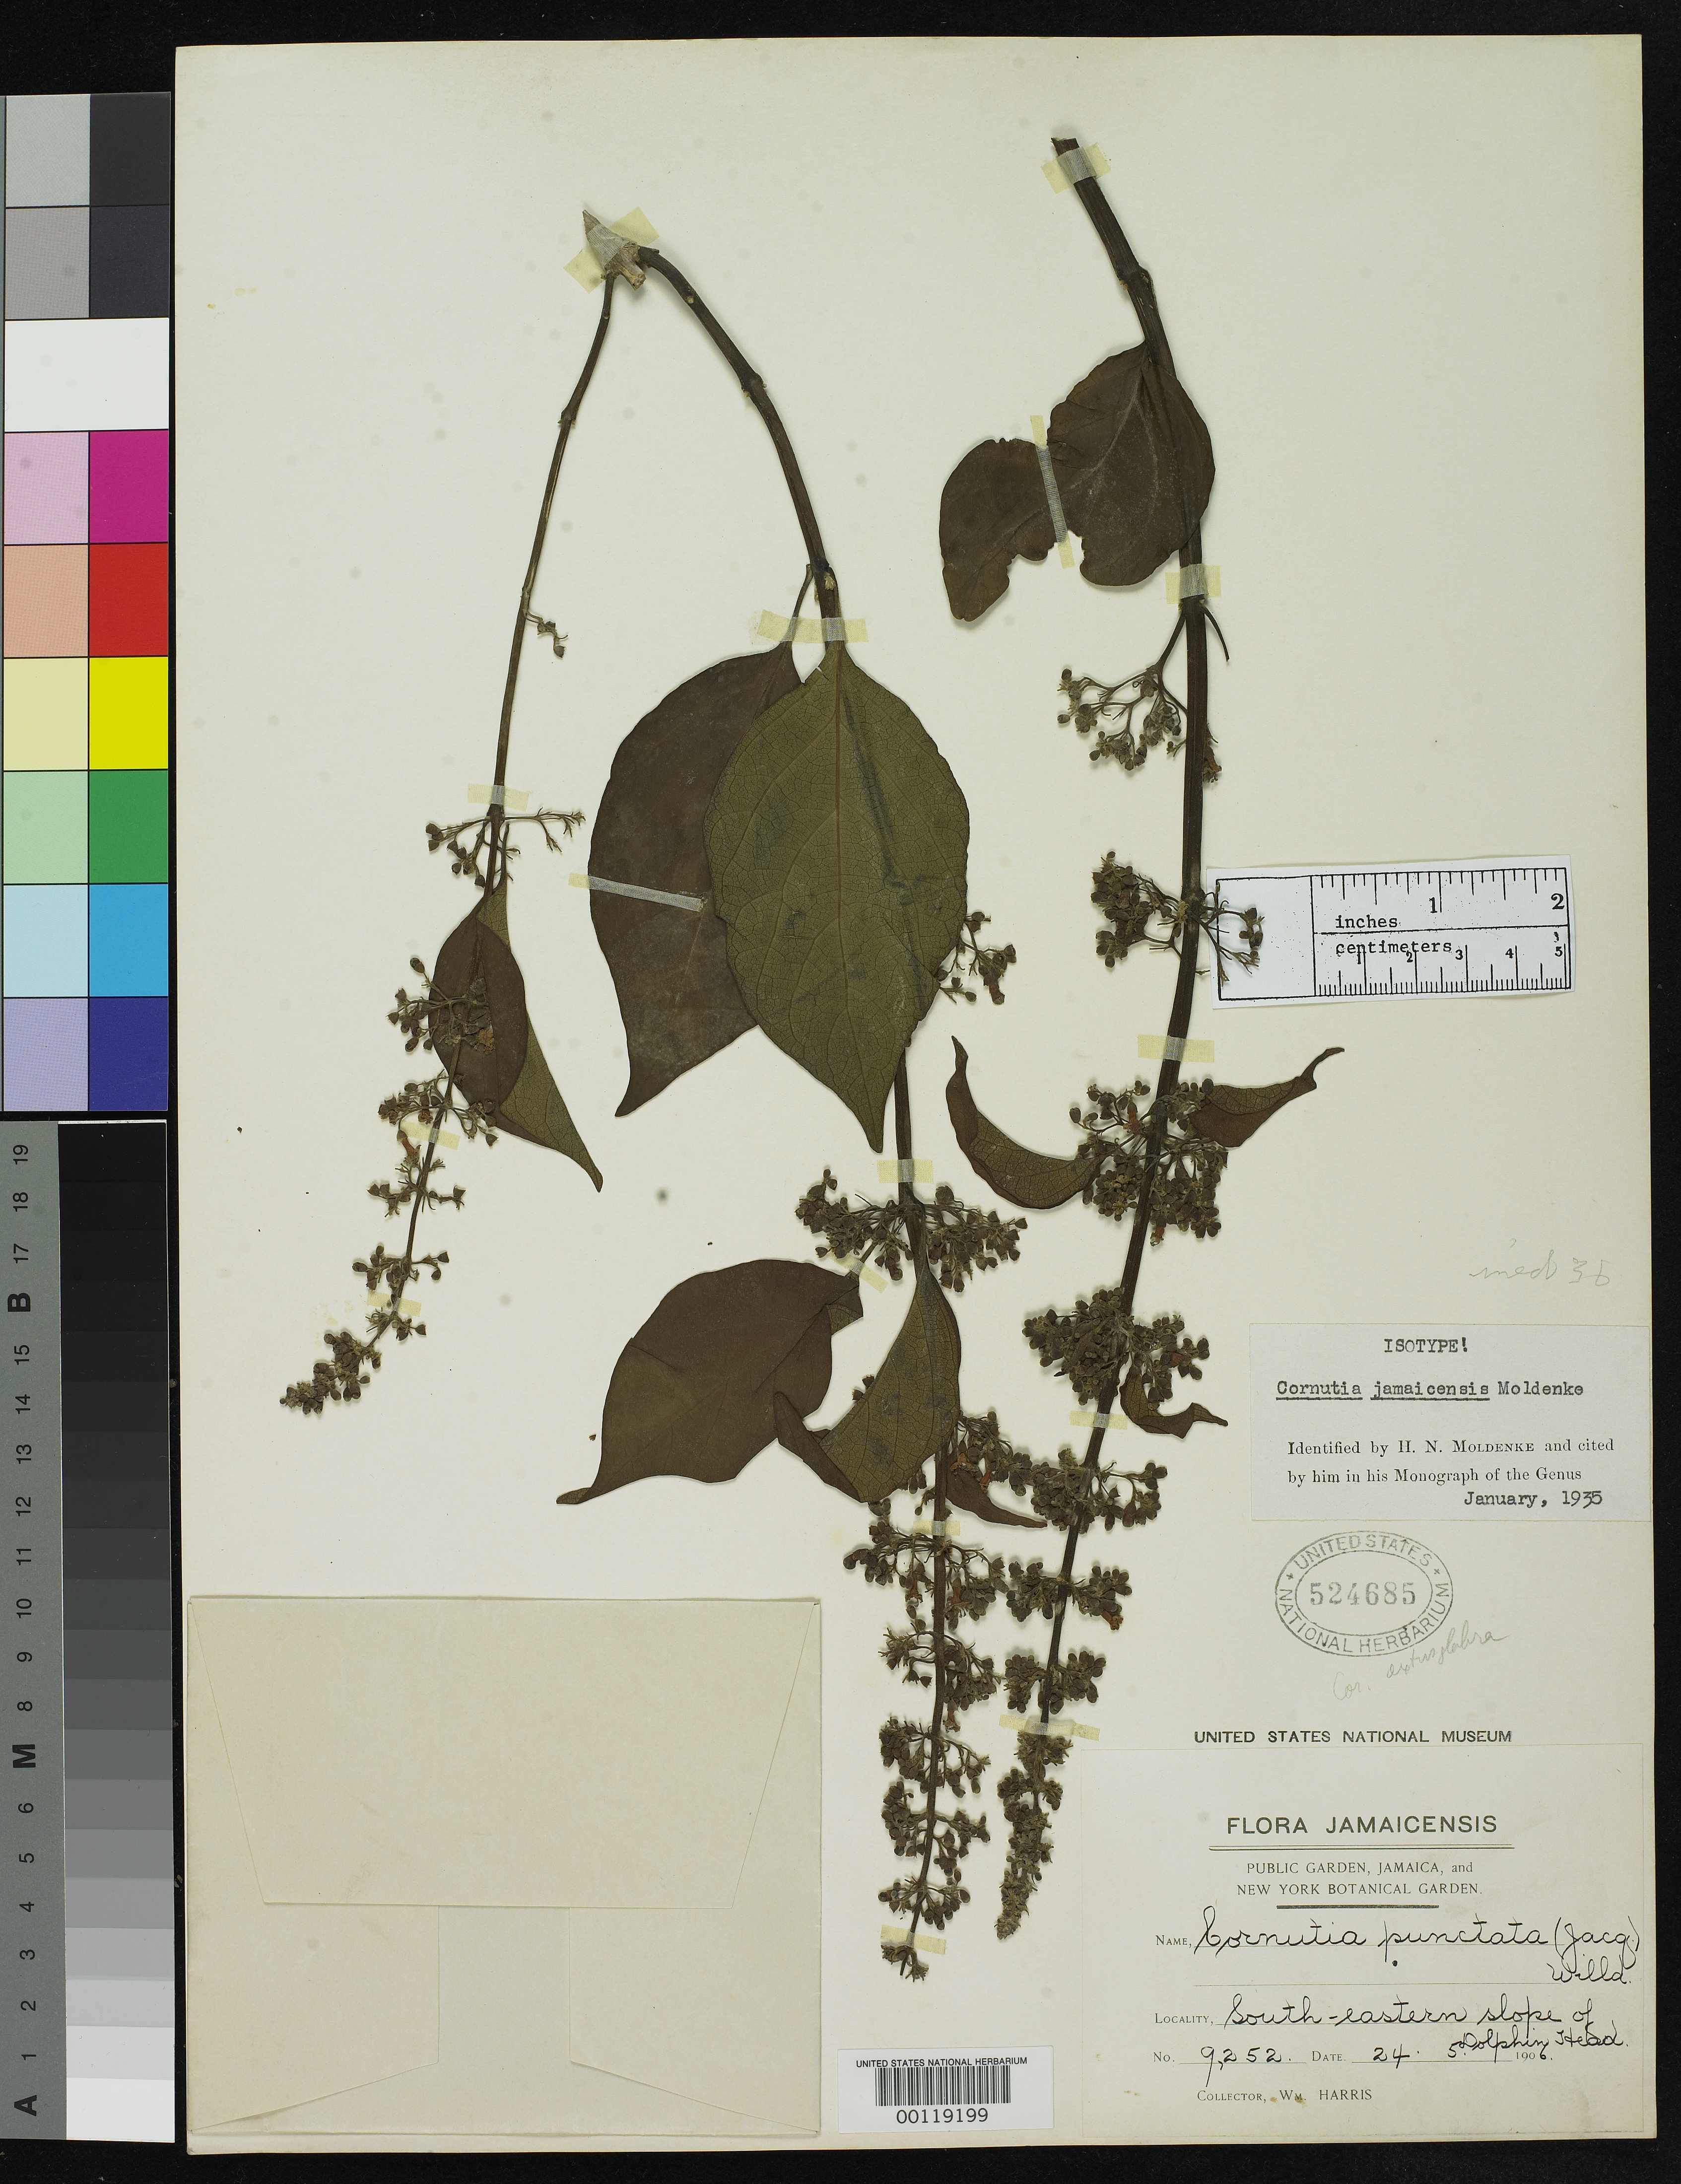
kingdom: Plantae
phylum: Tracheophyta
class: Magnoliopsida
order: Lamiales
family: Lamiaceae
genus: Cornutia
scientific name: Cornutia jamaicensis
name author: Moldenke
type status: Isotype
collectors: W. H. Harris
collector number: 9252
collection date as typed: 24 May 1906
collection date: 1906-05-24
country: Jamaica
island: Greater Antilles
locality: Dolphin Head.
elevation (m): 427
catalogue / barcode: US 524685